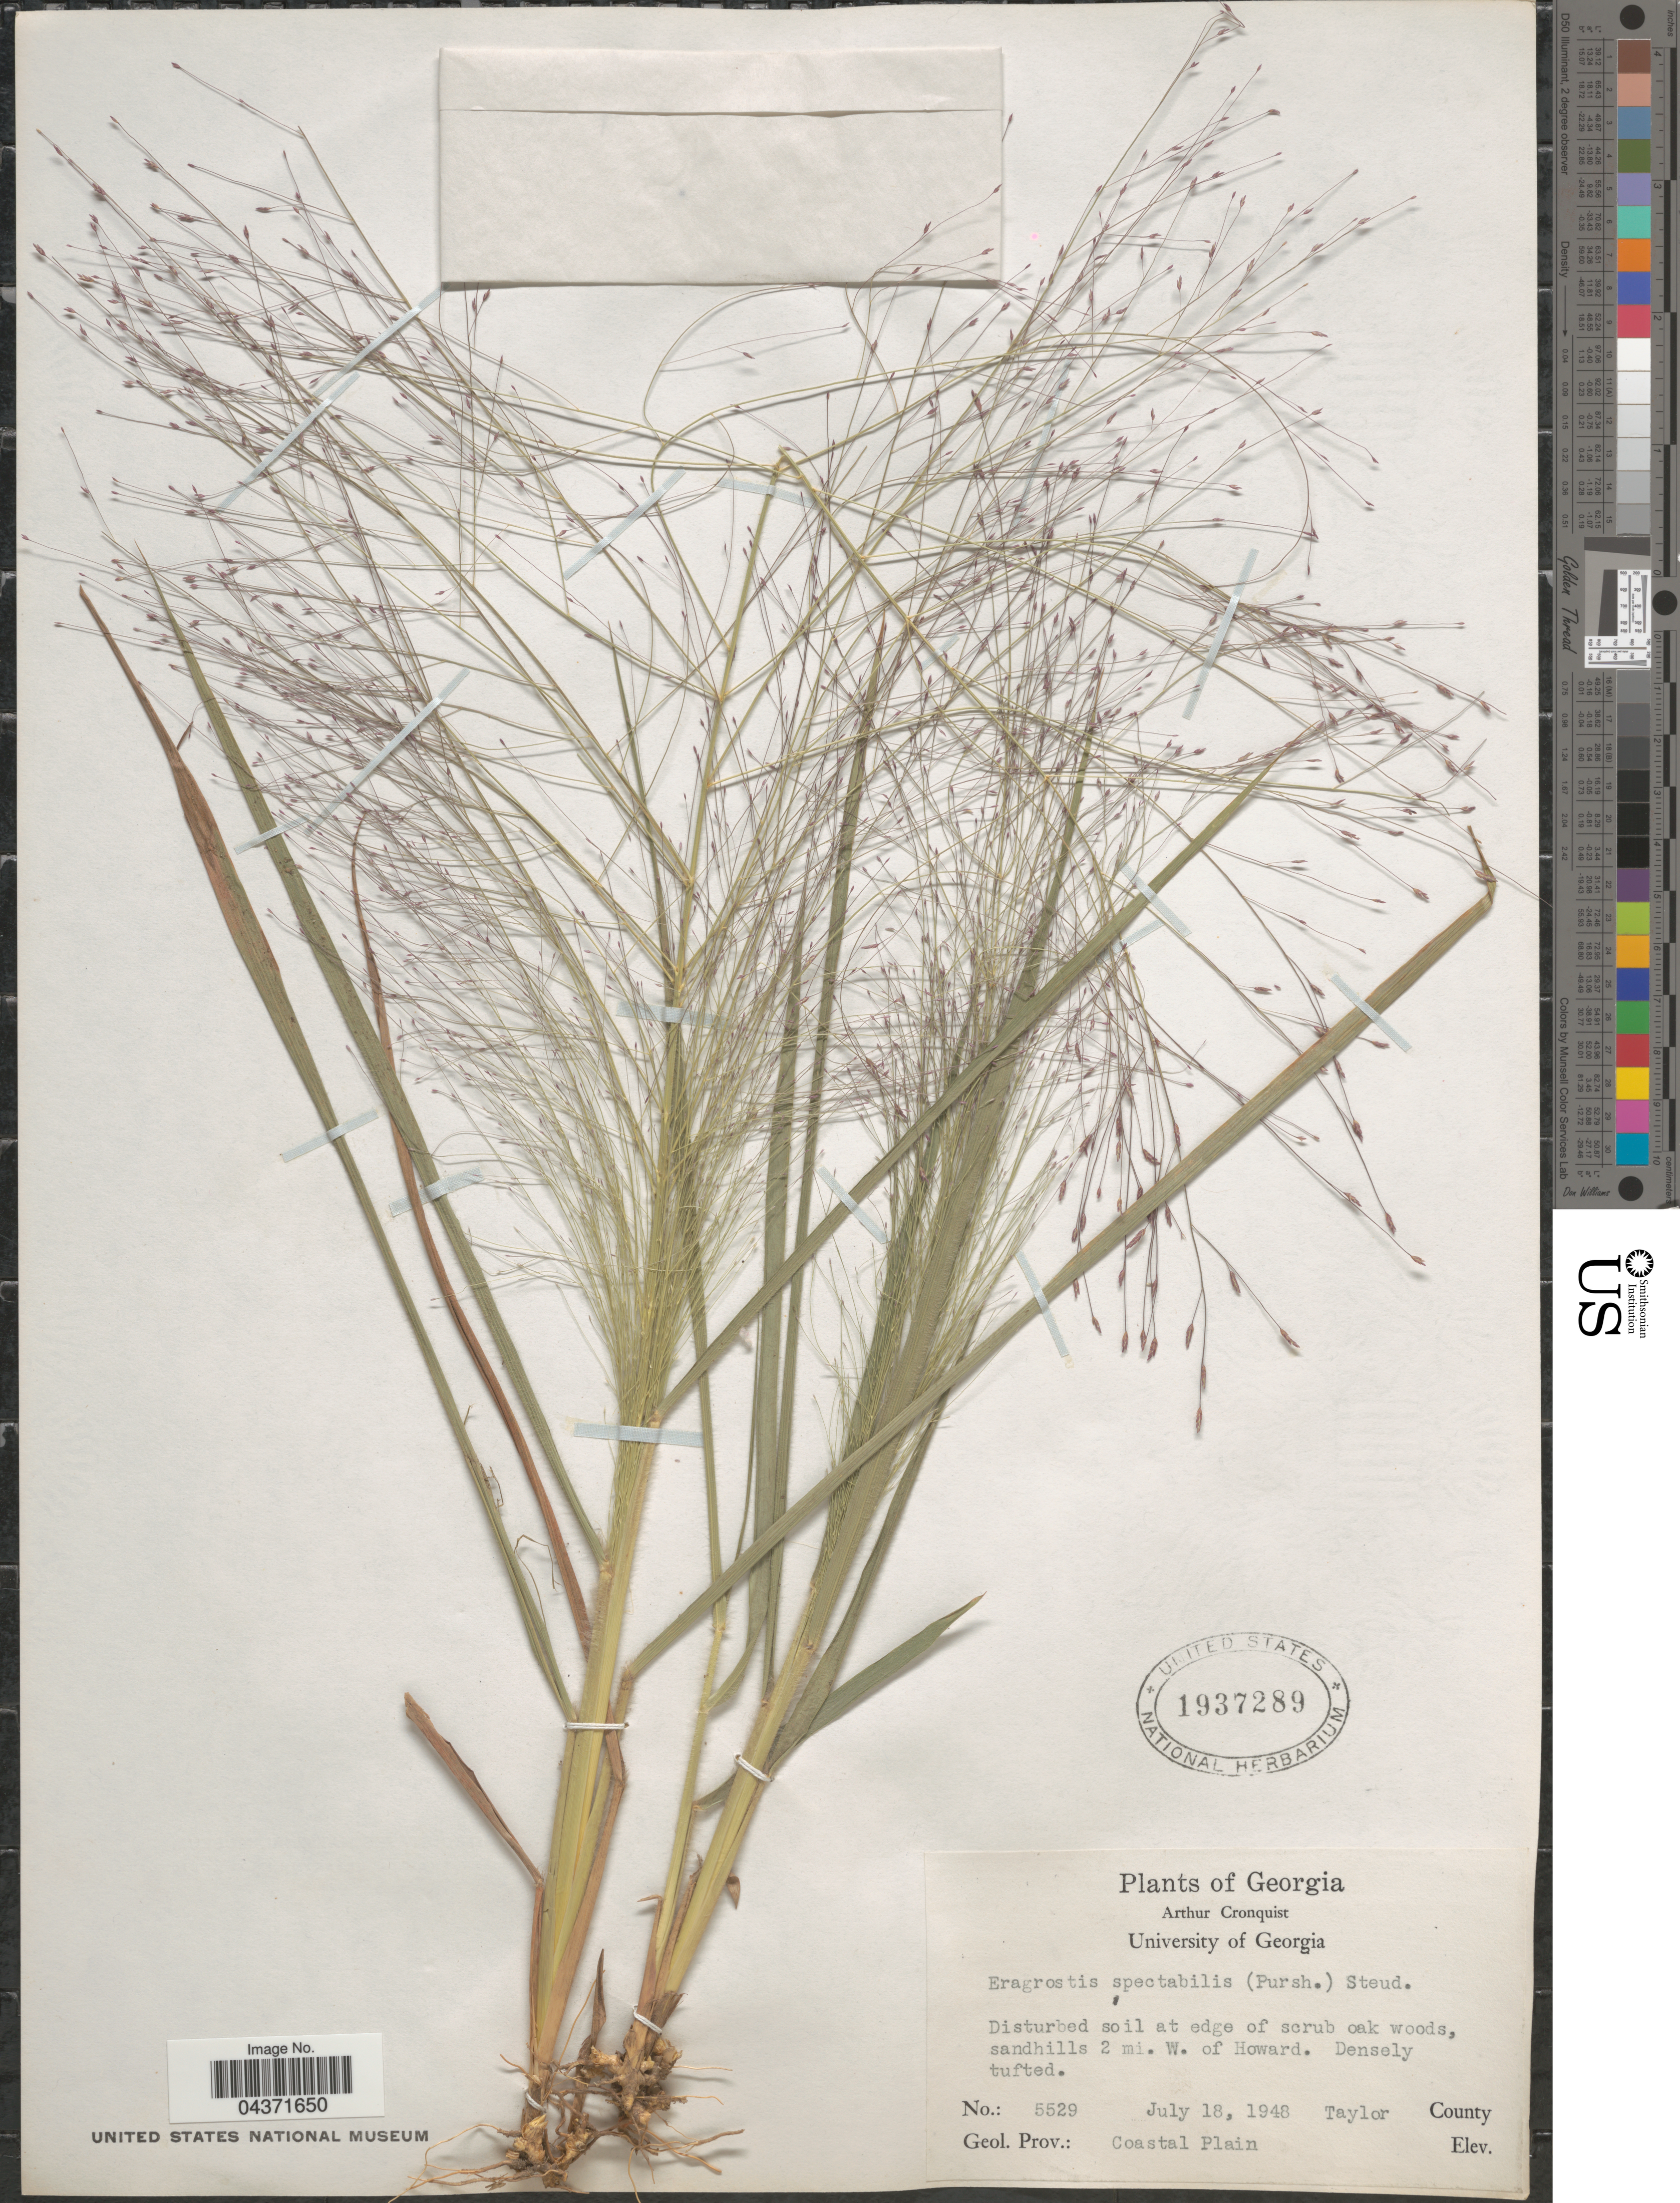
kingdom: Plantae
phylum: Tracheophyta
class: Liliopsida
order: Poales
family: Poaceae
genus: Eragrostis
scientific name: Eragrostis spectabilis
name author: (Pursh) Steud.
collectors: A. J. Cronquist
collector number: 5529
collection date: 1948-07-18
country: United States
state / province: Georgia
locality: Sandhills 2 mi. W. of Howard. Taylor County. Geol. Prov.: Coastal Plain.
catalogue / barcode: US 1937289